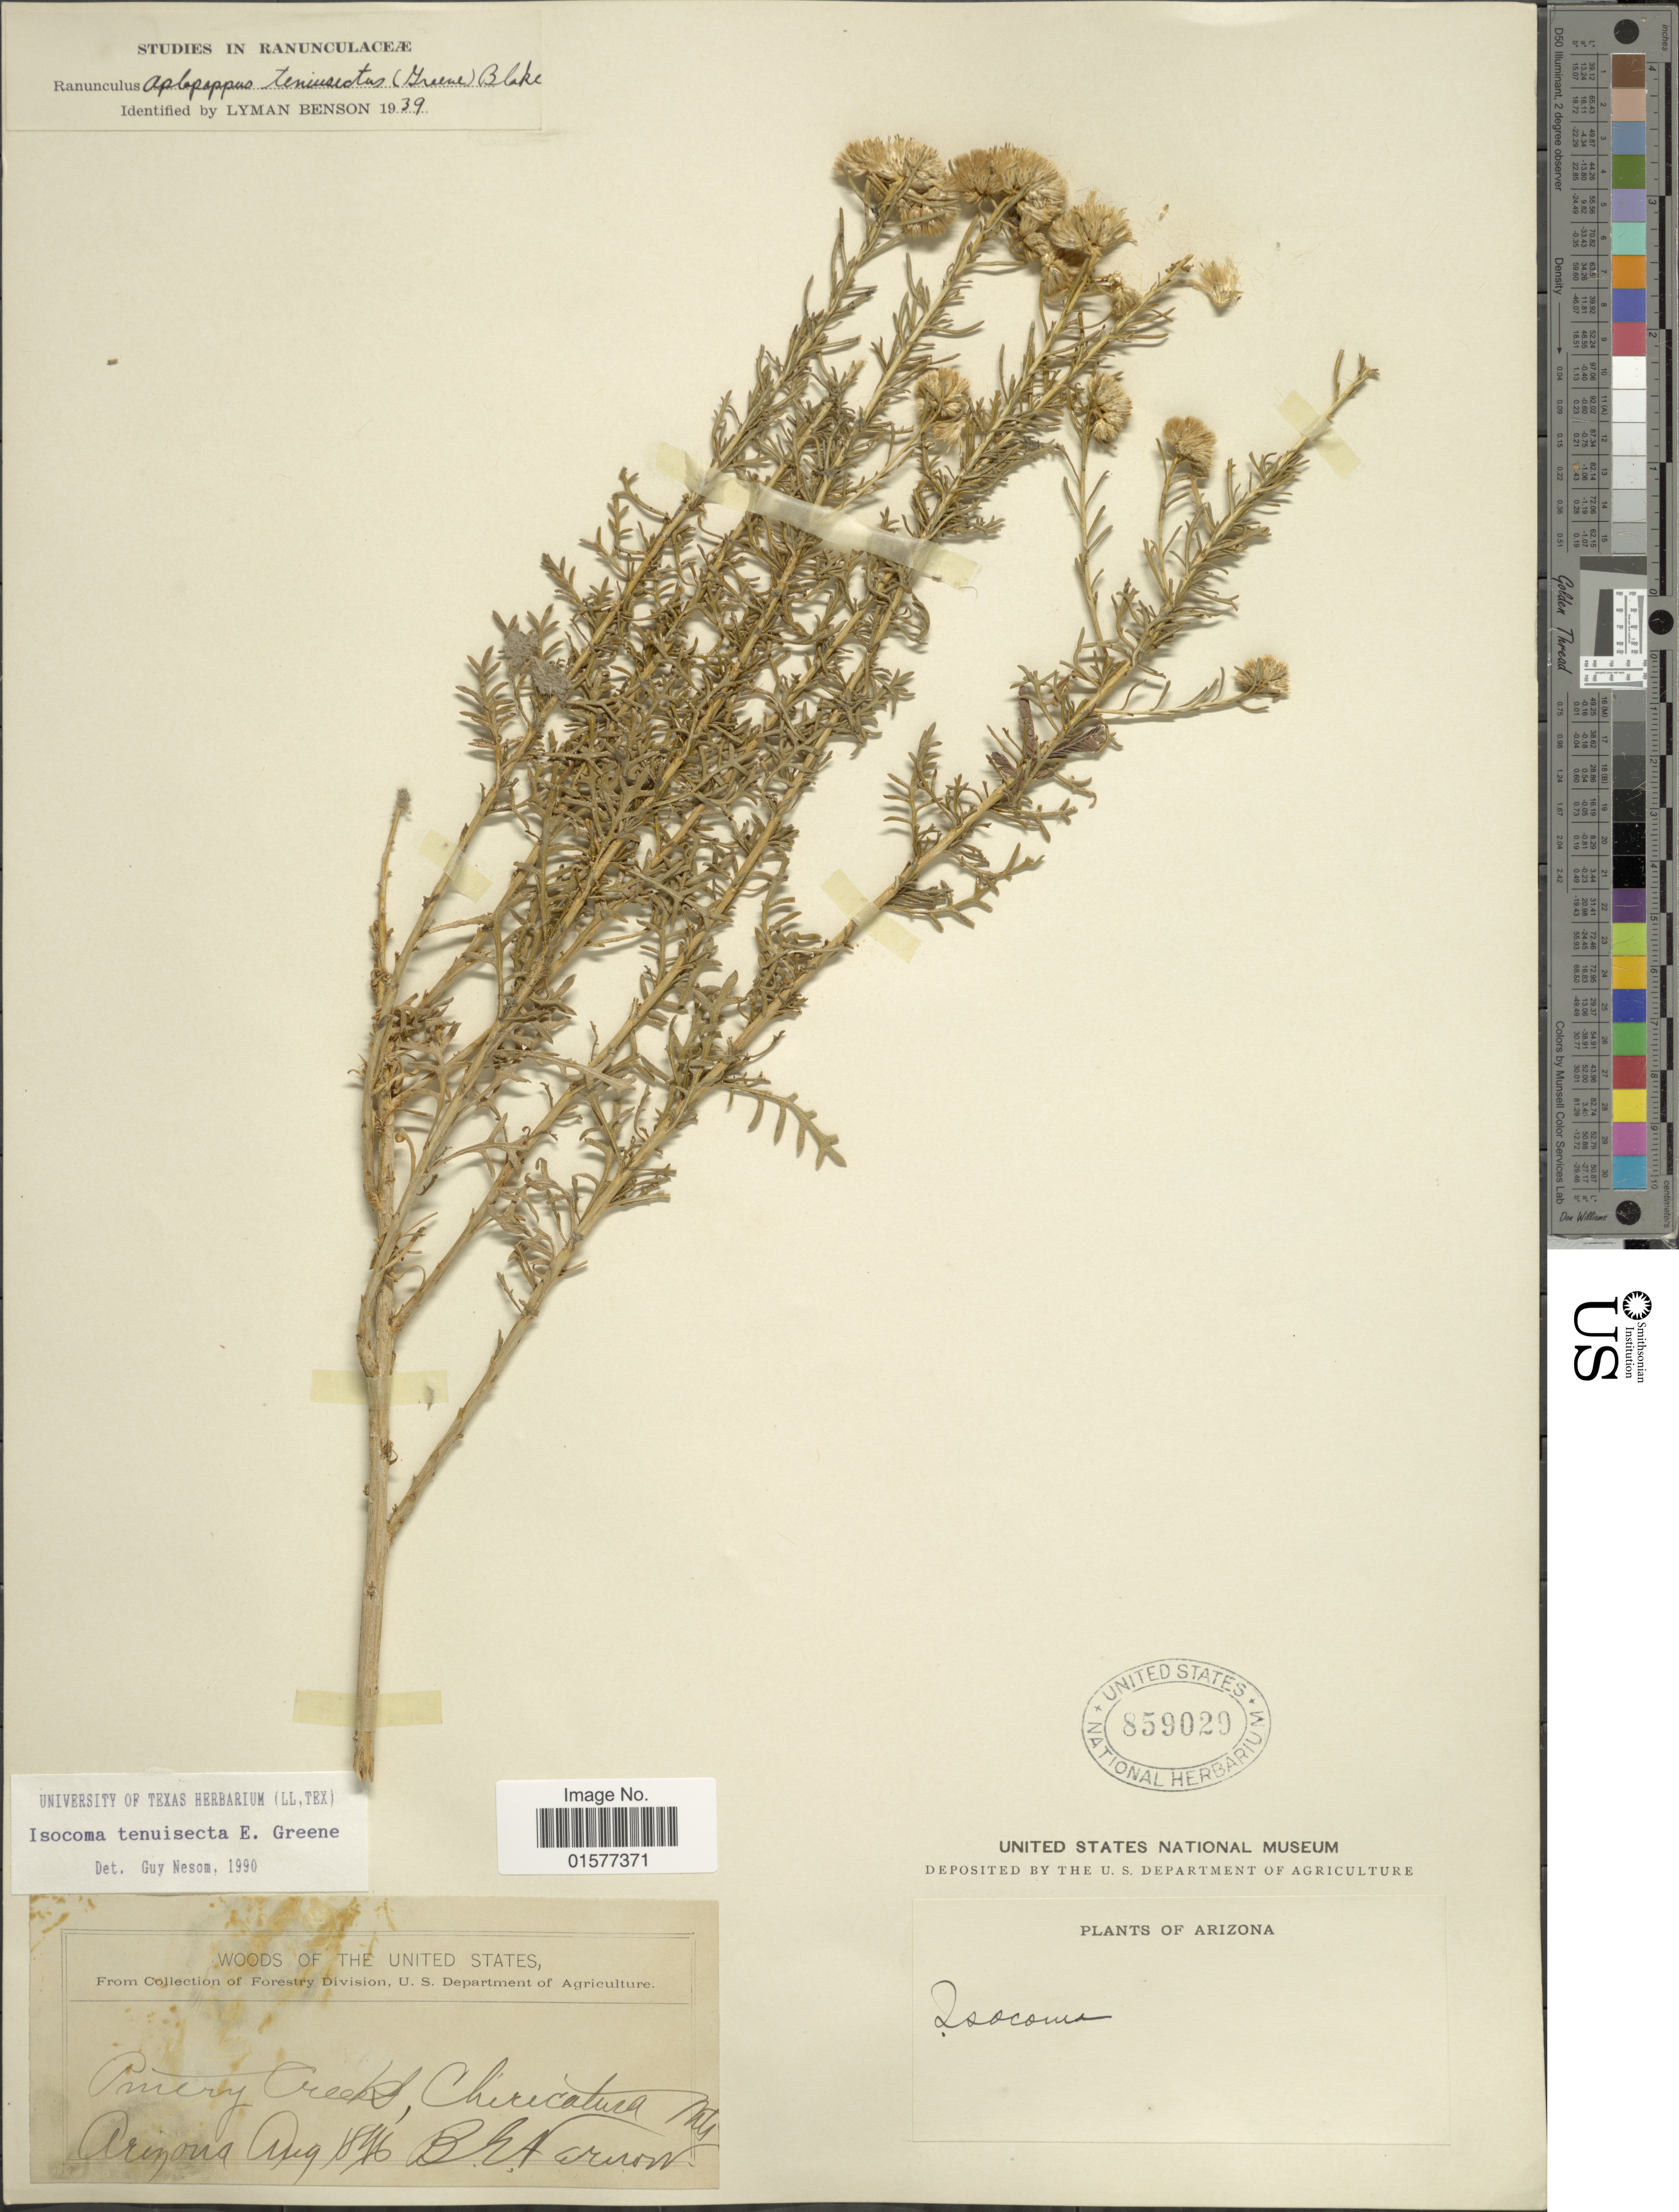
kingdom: Plantae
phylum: Tracheophyta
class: Magnoliopsida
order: Asterales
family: Asteraceae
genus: Isocoma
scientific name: Isocoma tenuisecta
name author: Greene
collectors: B. Vernon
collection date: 1846-08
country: United States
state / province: Arizona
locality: Pinery Creek, Chiricahua Mts.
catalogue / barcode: US 859029